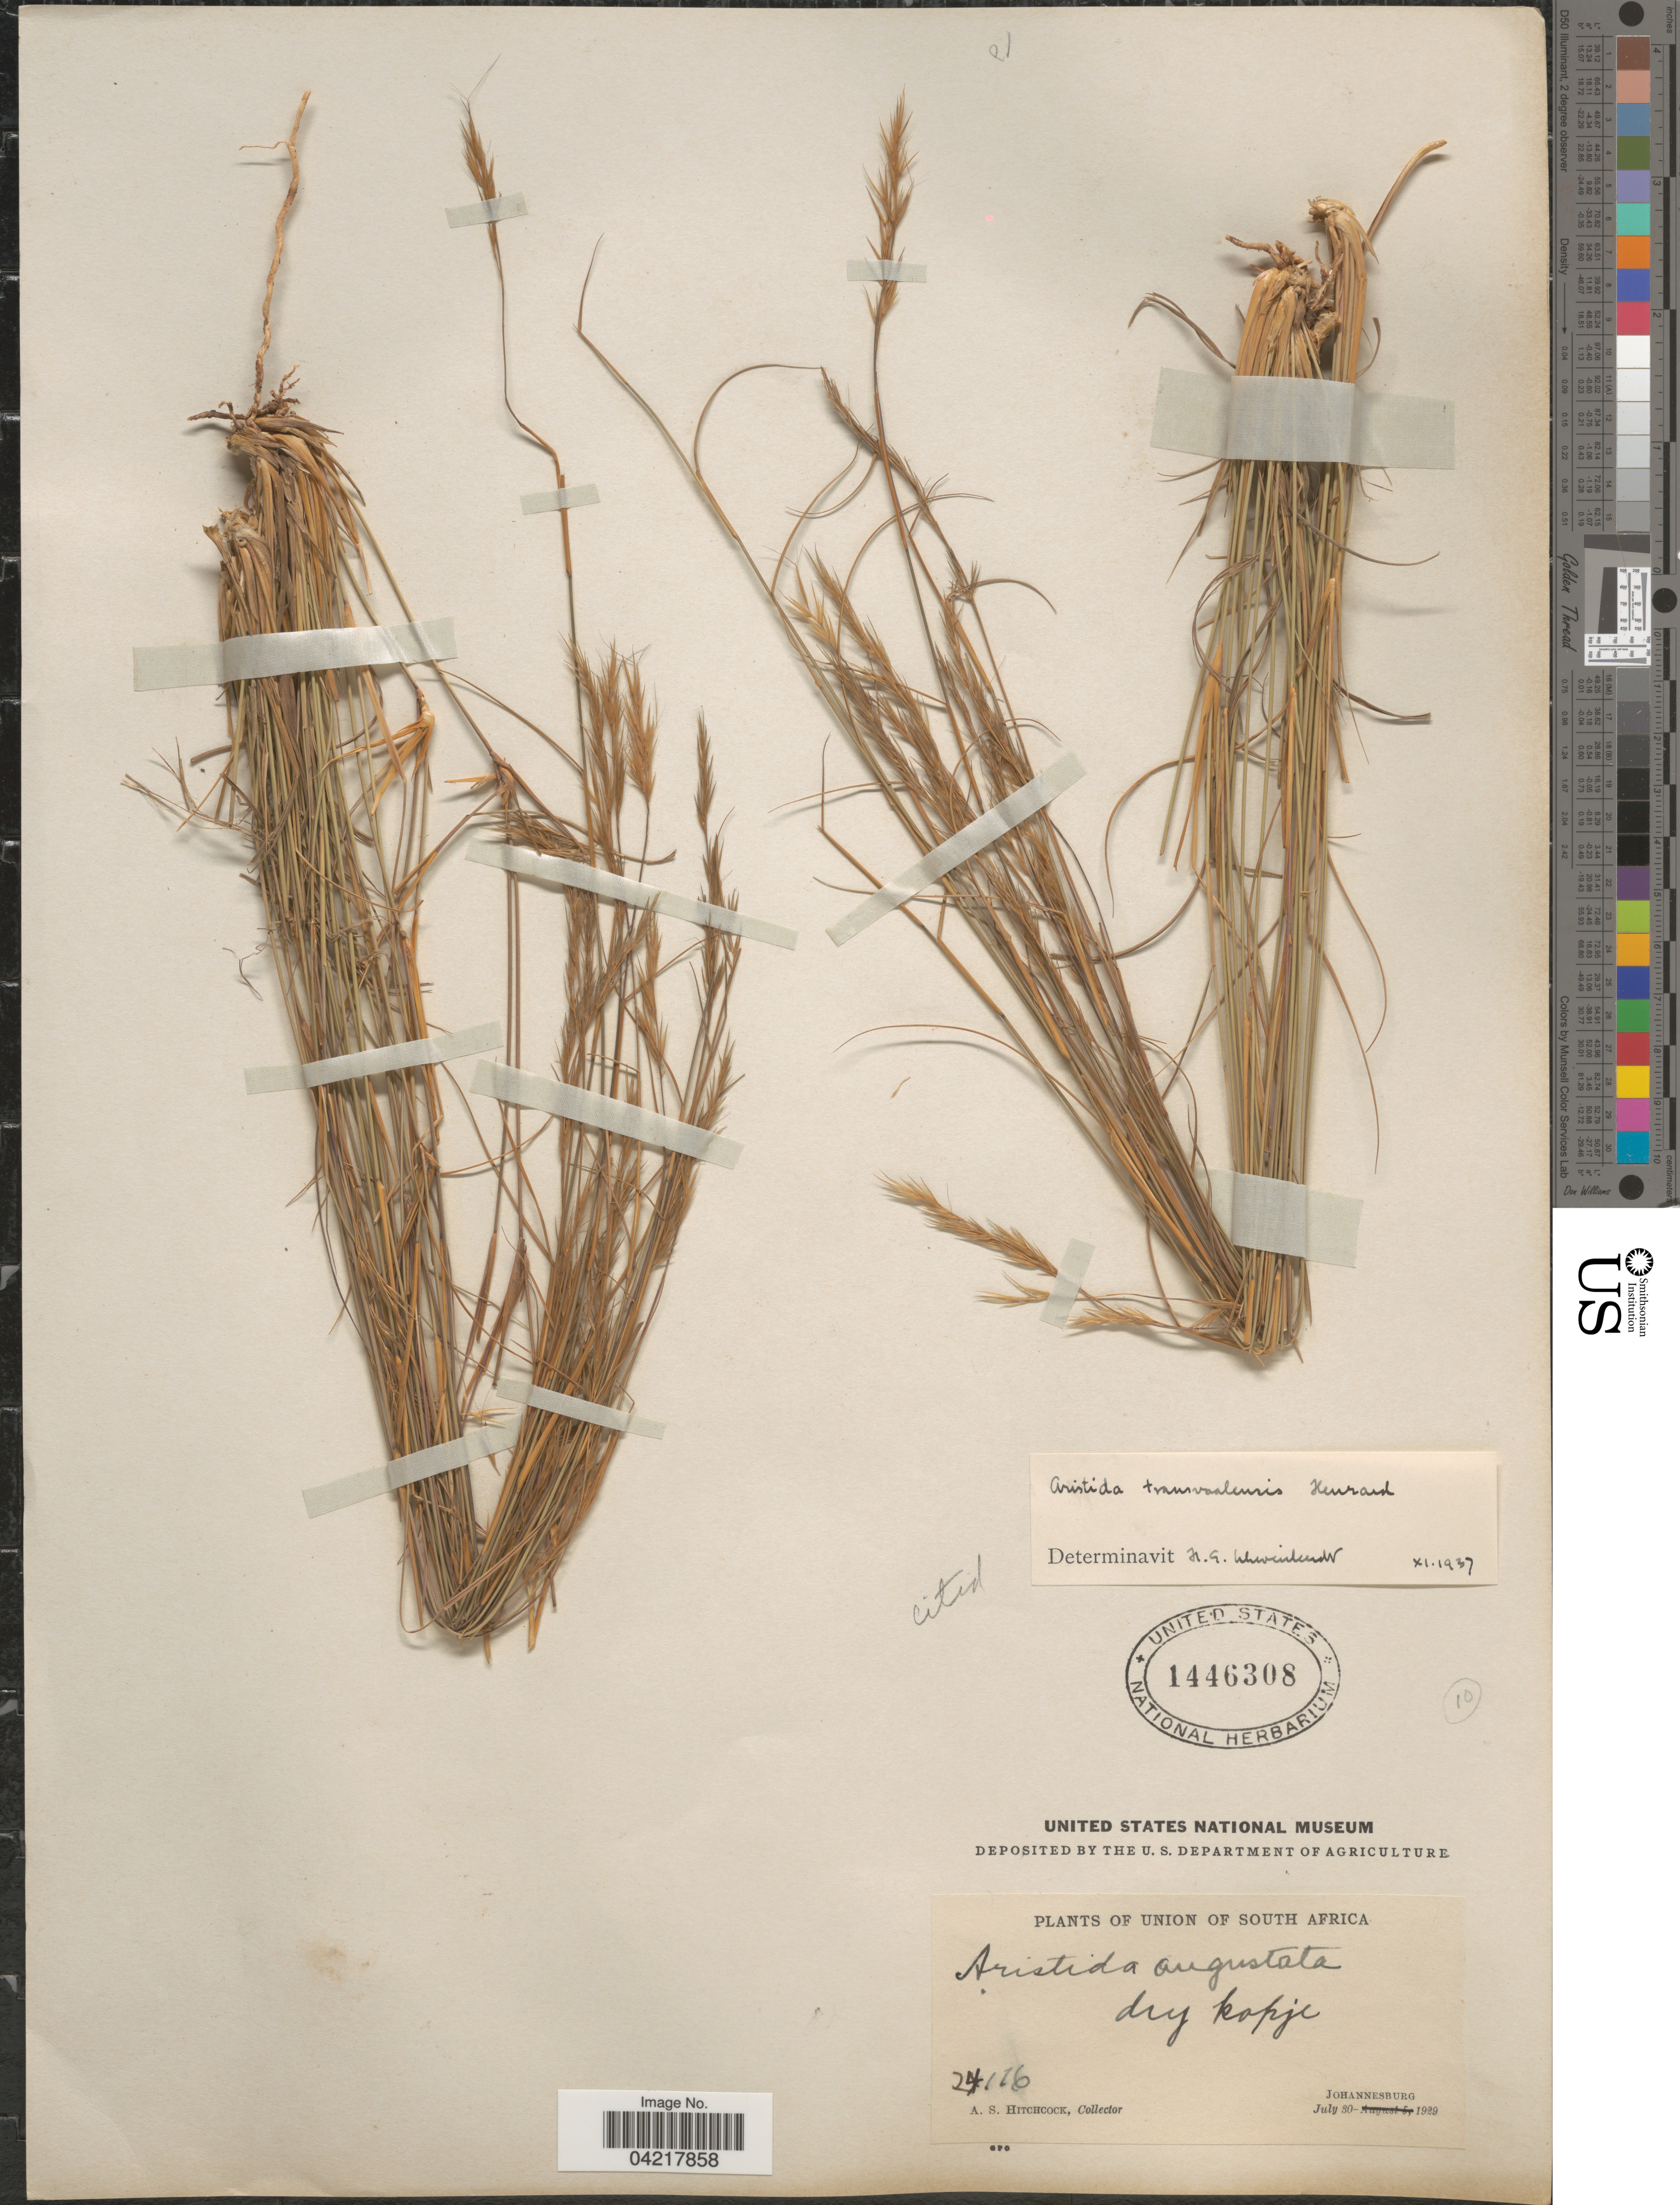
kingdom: Plantae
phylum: Tracheophyta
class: Liliopsida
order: Poales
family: Poaceae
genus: Aristida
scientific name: Aristida transvaalensis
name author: Henr.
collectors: A. S. Hitchcock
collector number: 24116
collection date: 1929-07-30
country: South Africa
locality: Union of South Africa. Johannesburg.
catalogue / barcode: US 1446308